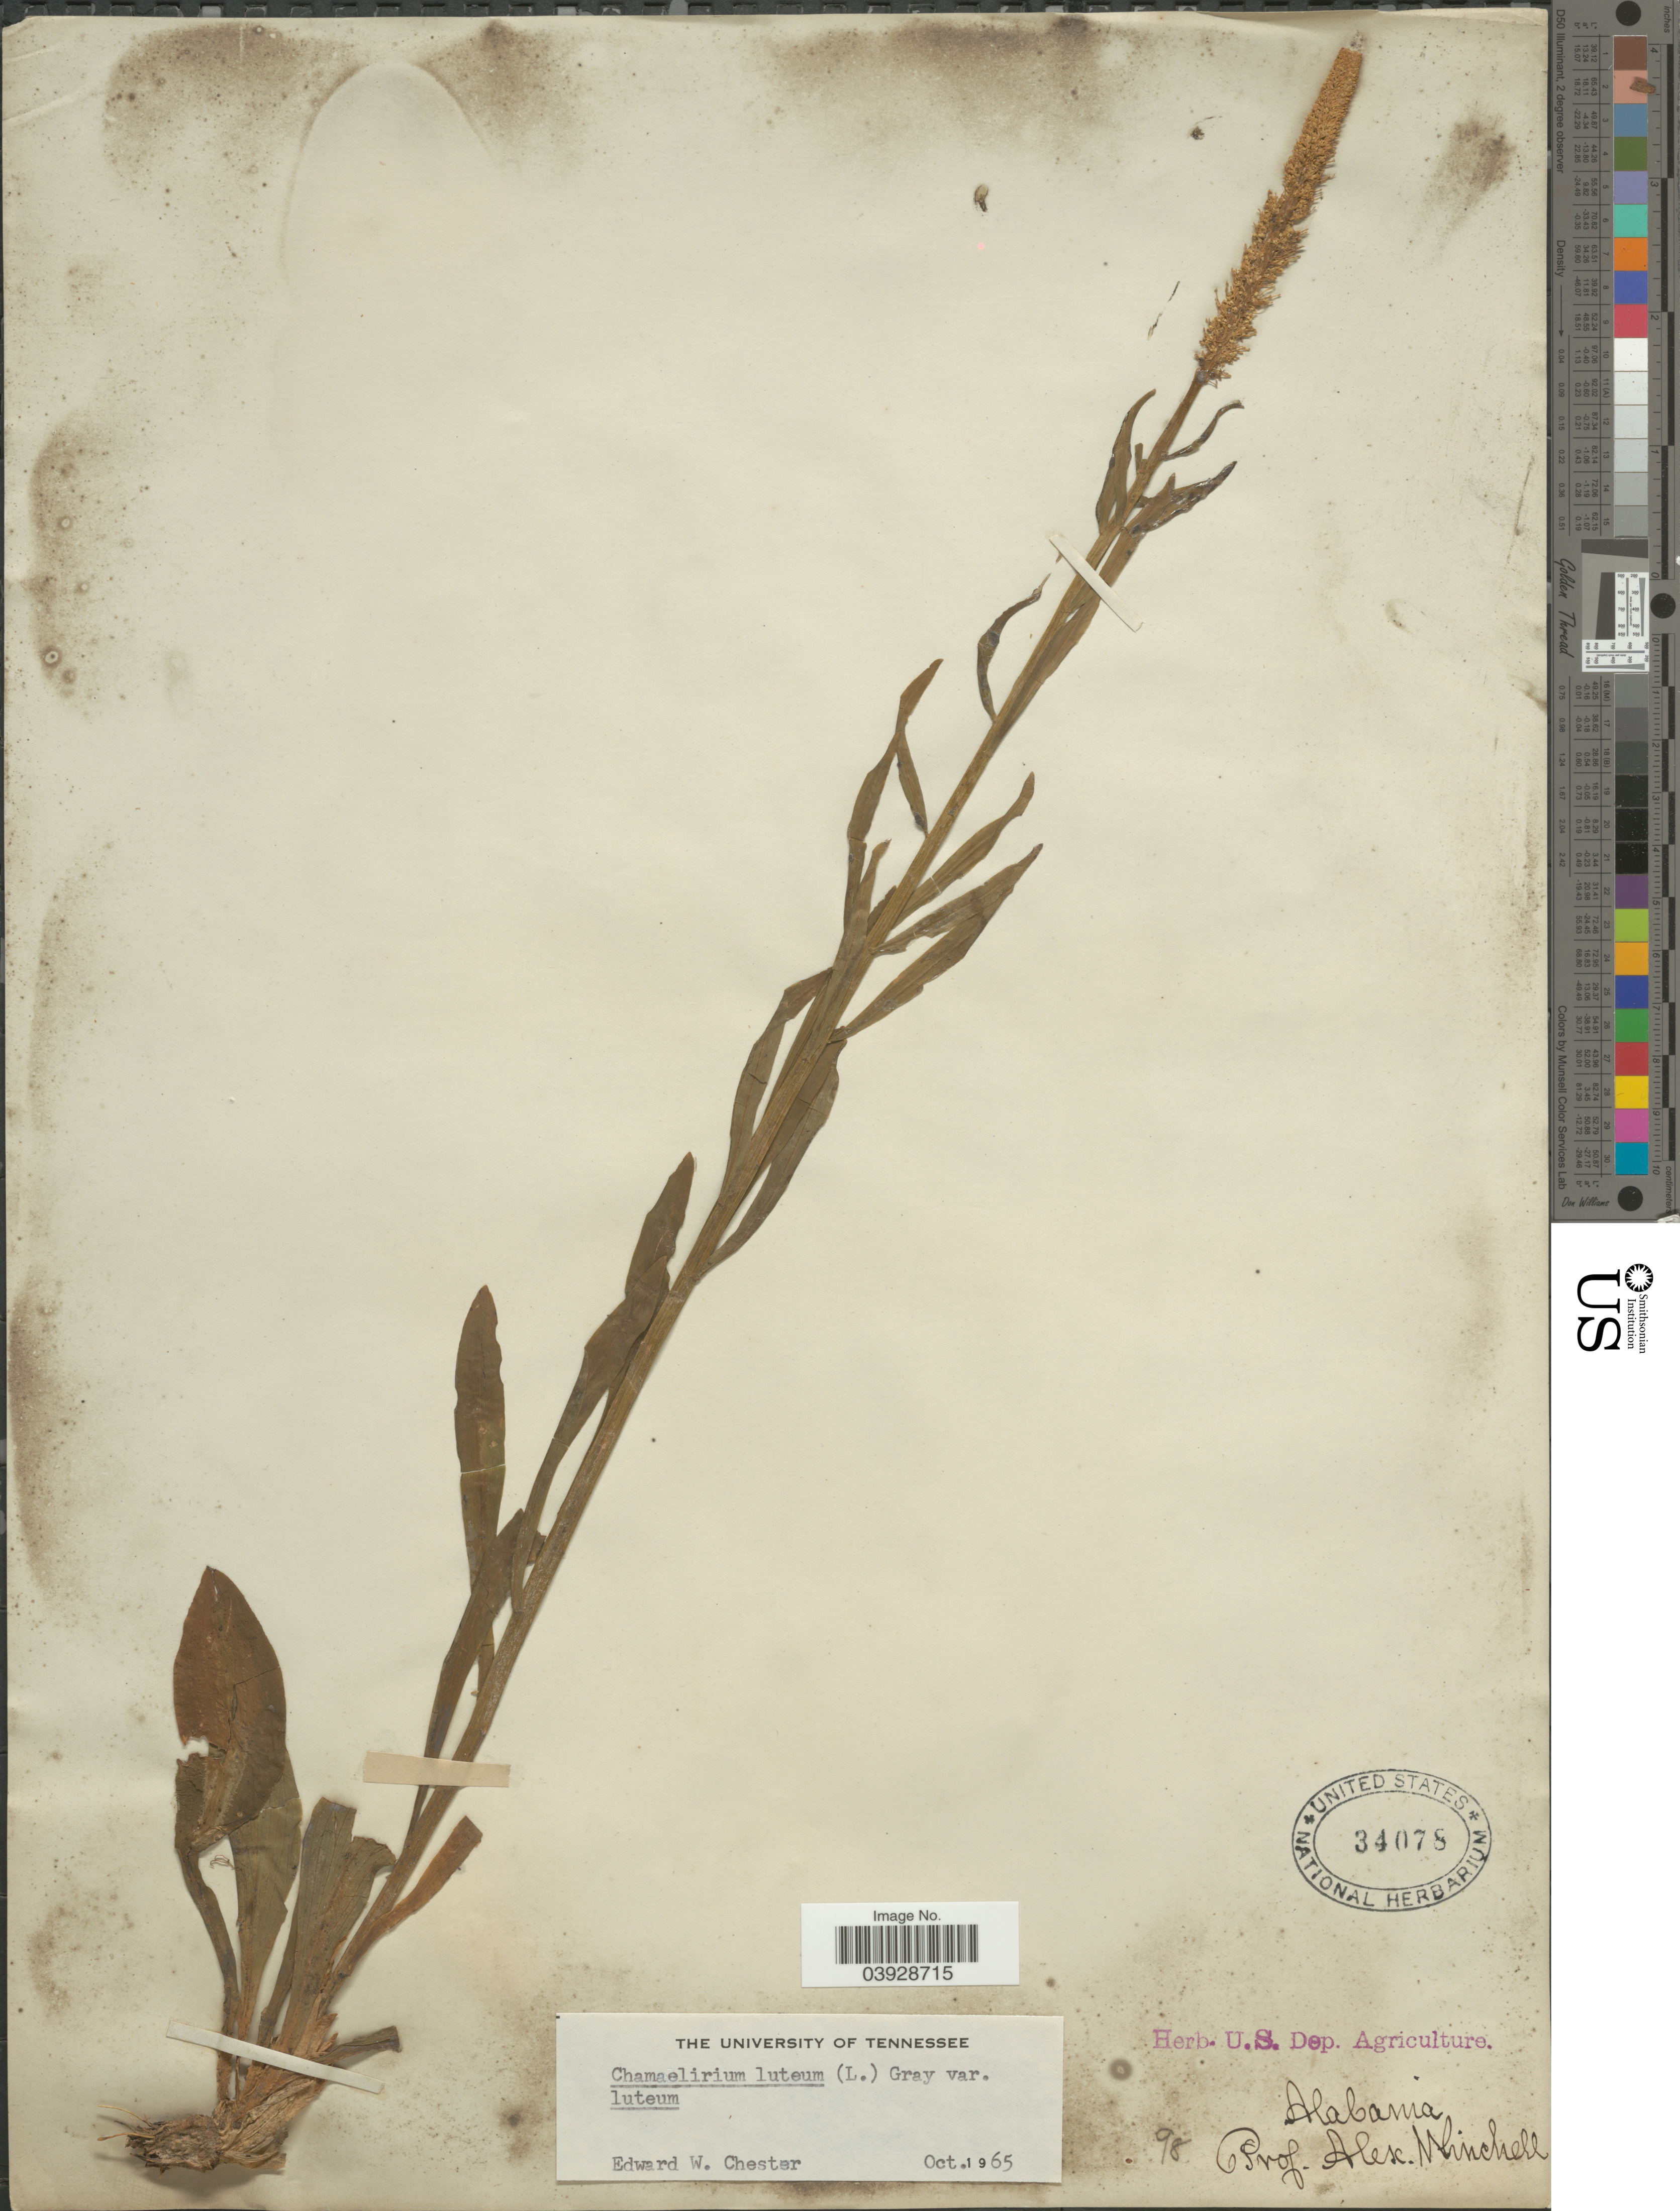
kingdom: Plantae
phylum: Tracheophyta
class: Liliopsida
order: Liliales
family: Melanthiaceae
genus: Chamaelirium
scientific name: Chamaelirium luteum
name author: (L.) A. Gray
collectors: A. Winchell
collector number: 98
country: United States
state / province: Alabama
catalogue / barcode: US 34078